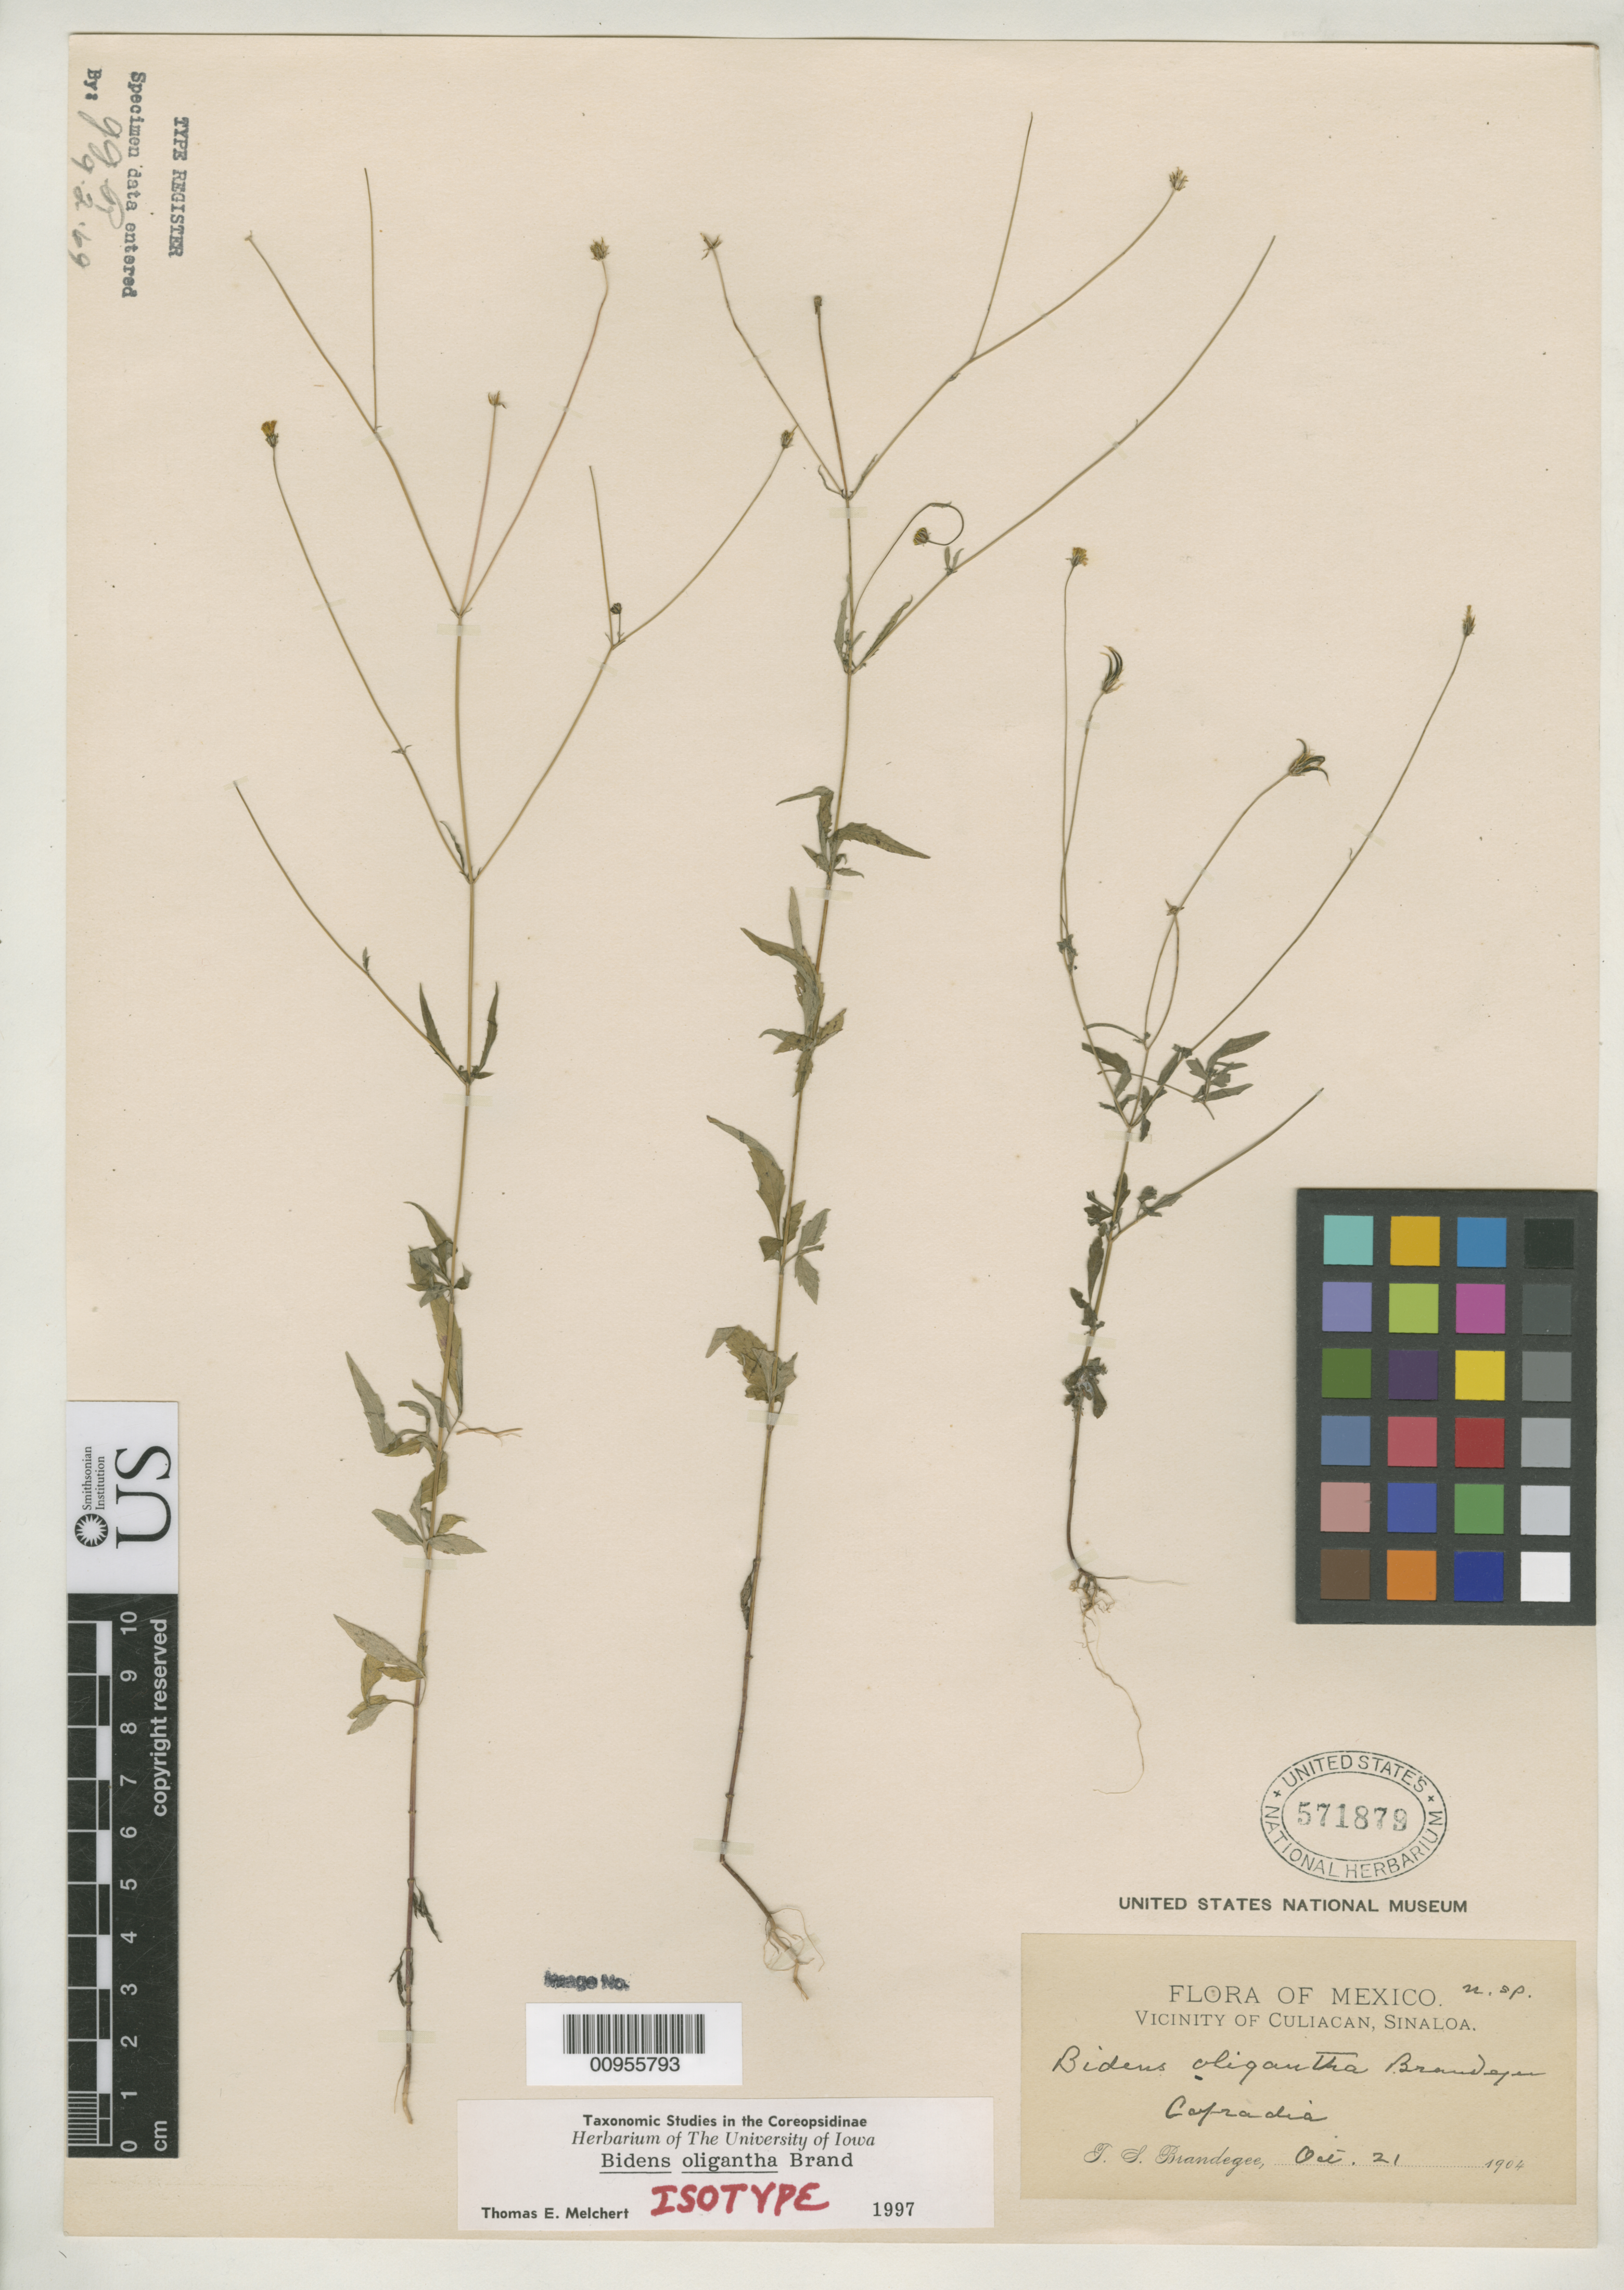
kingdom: Plantae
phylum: Tracheophyta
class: Magnoliopsida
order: Asterales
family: Asteraceae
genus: Bidens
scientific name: Bidens oligantha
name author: Brandegee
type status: Isotype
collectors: T. S. Brandegee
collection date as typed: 21 Oct 1904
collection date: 1904-10-21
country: Mexico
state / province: Sinaloa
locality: Cofradia River.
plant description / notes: Note no collection number or date cited in protologue.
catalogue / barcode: US 571879